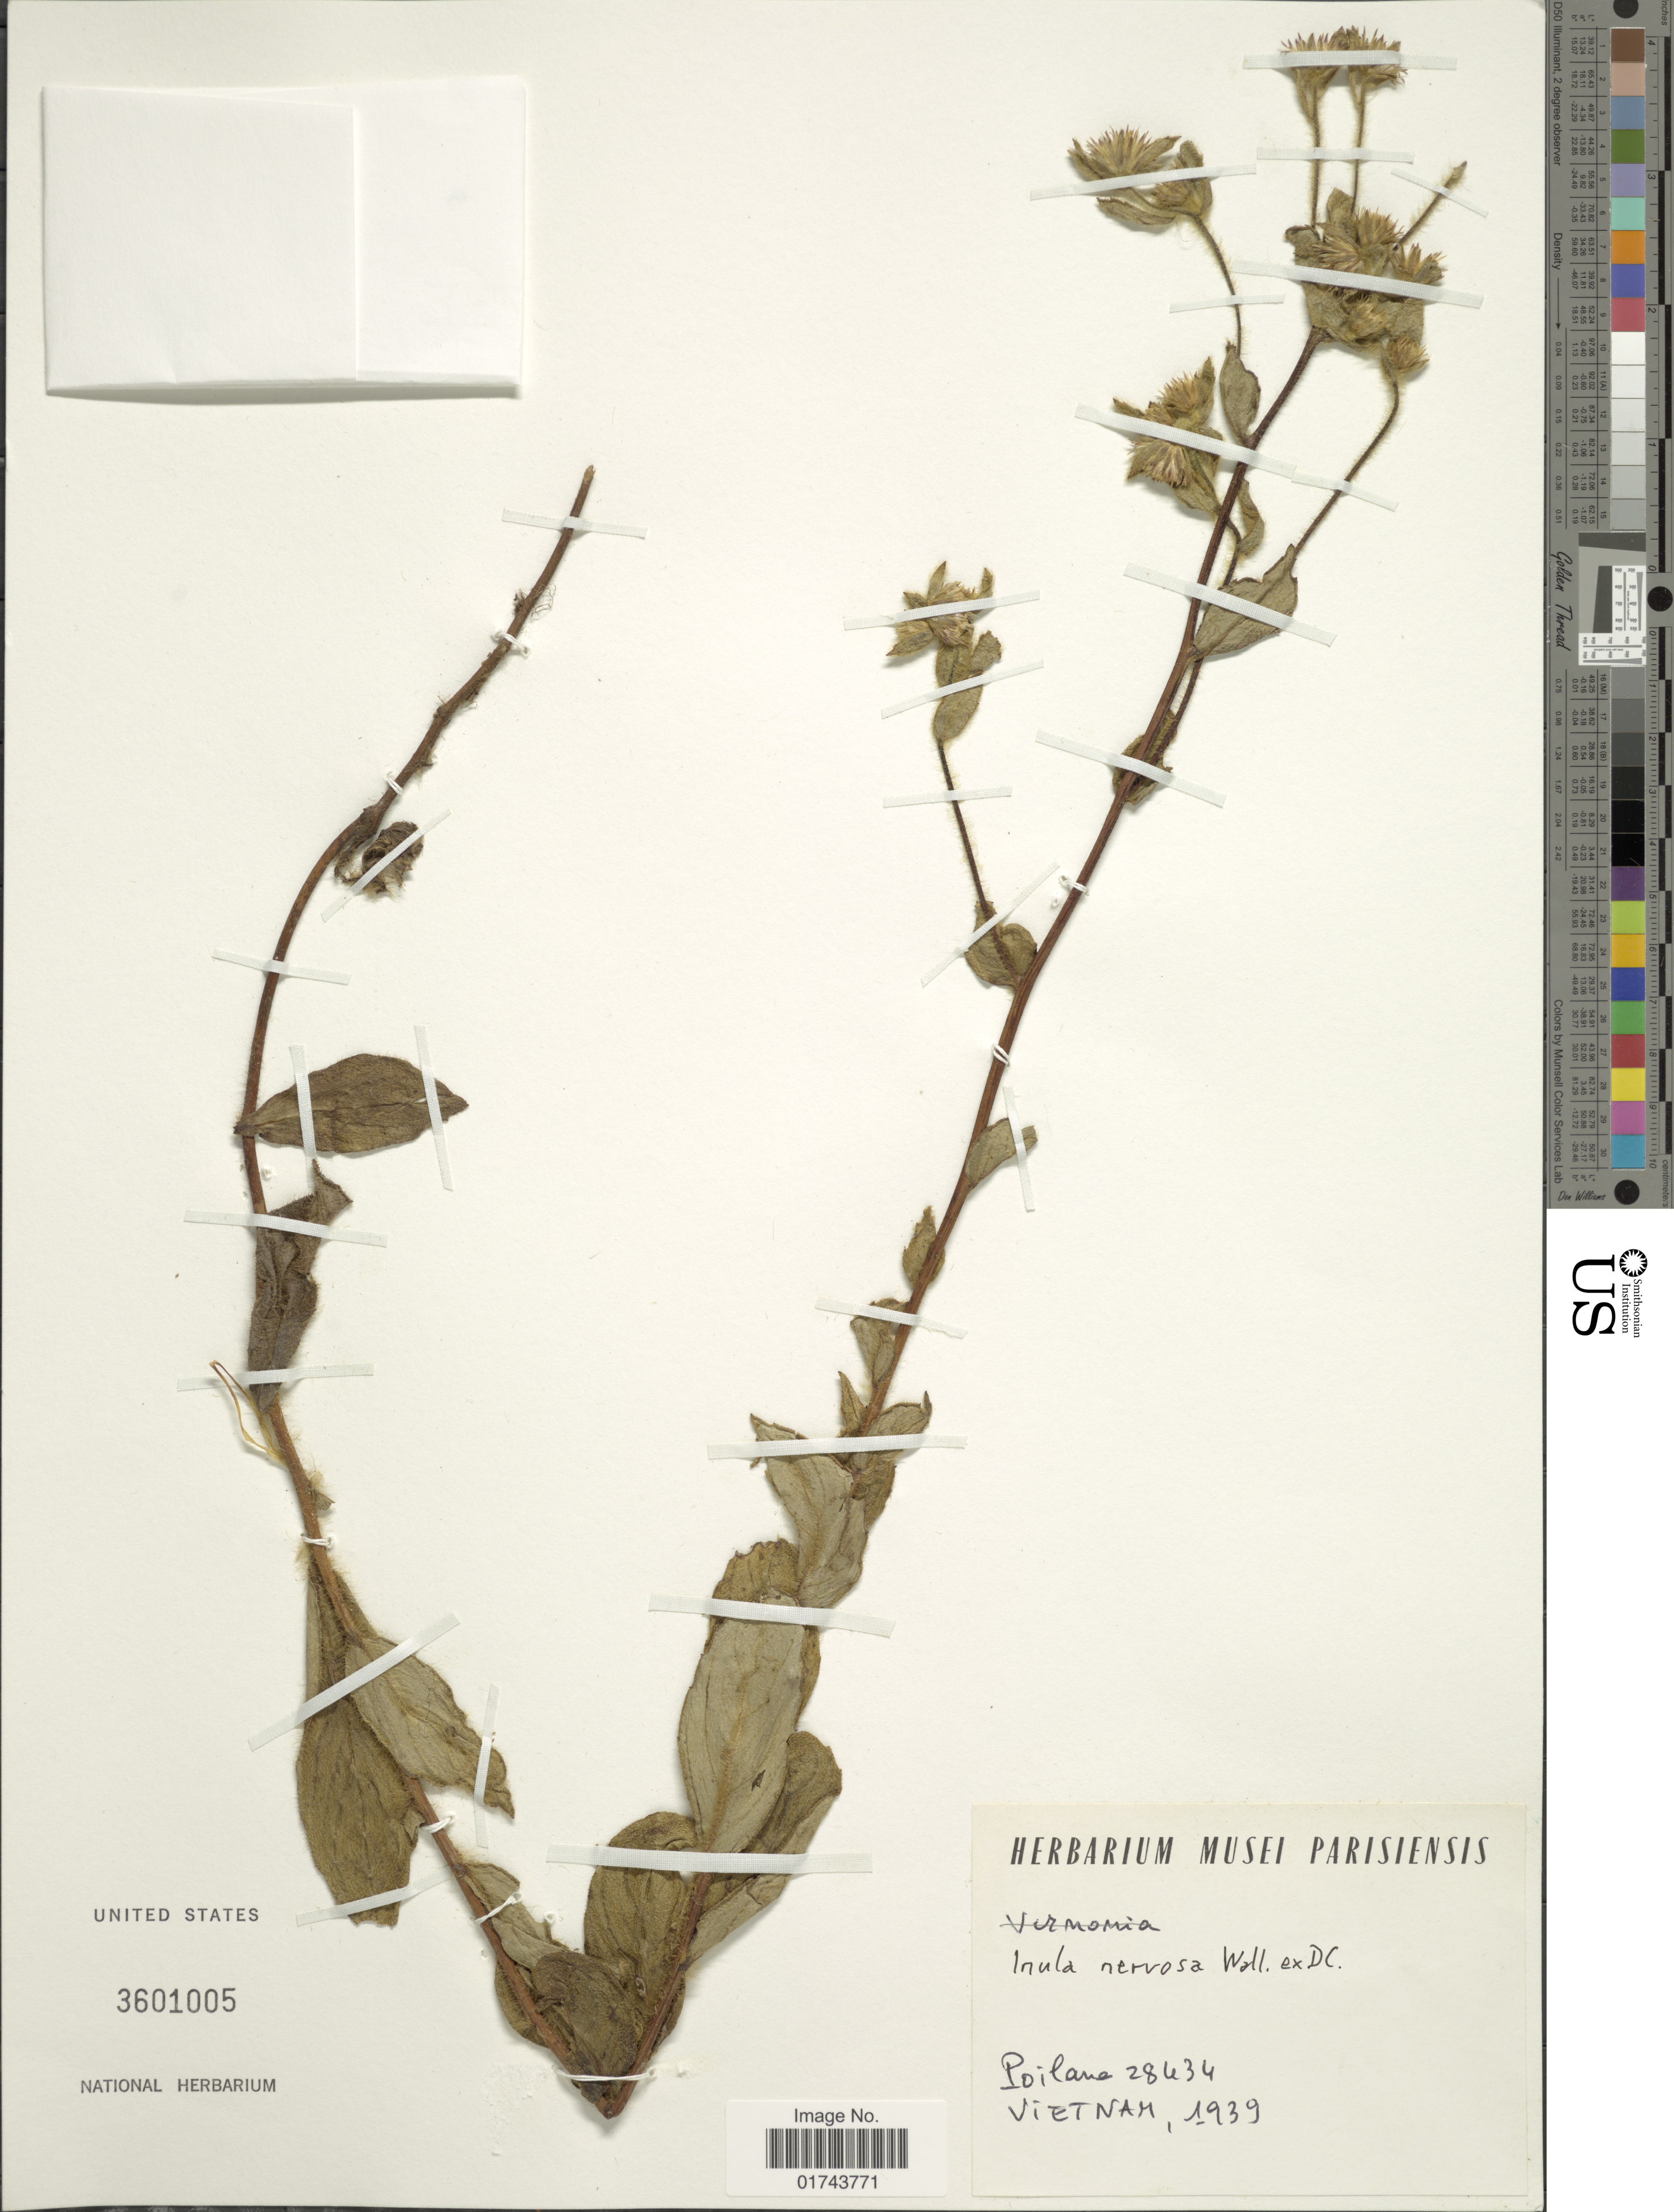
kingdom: Plantae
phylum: Tracheophyta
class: Magnoliopsida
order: Asterales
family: Asteraceae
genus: Inula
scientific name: Inula nervosa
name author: Wall. ex DC.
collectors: Poilana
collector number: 28431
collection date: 1939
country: Vietnam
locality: Vietnam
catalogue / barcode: US 3601005